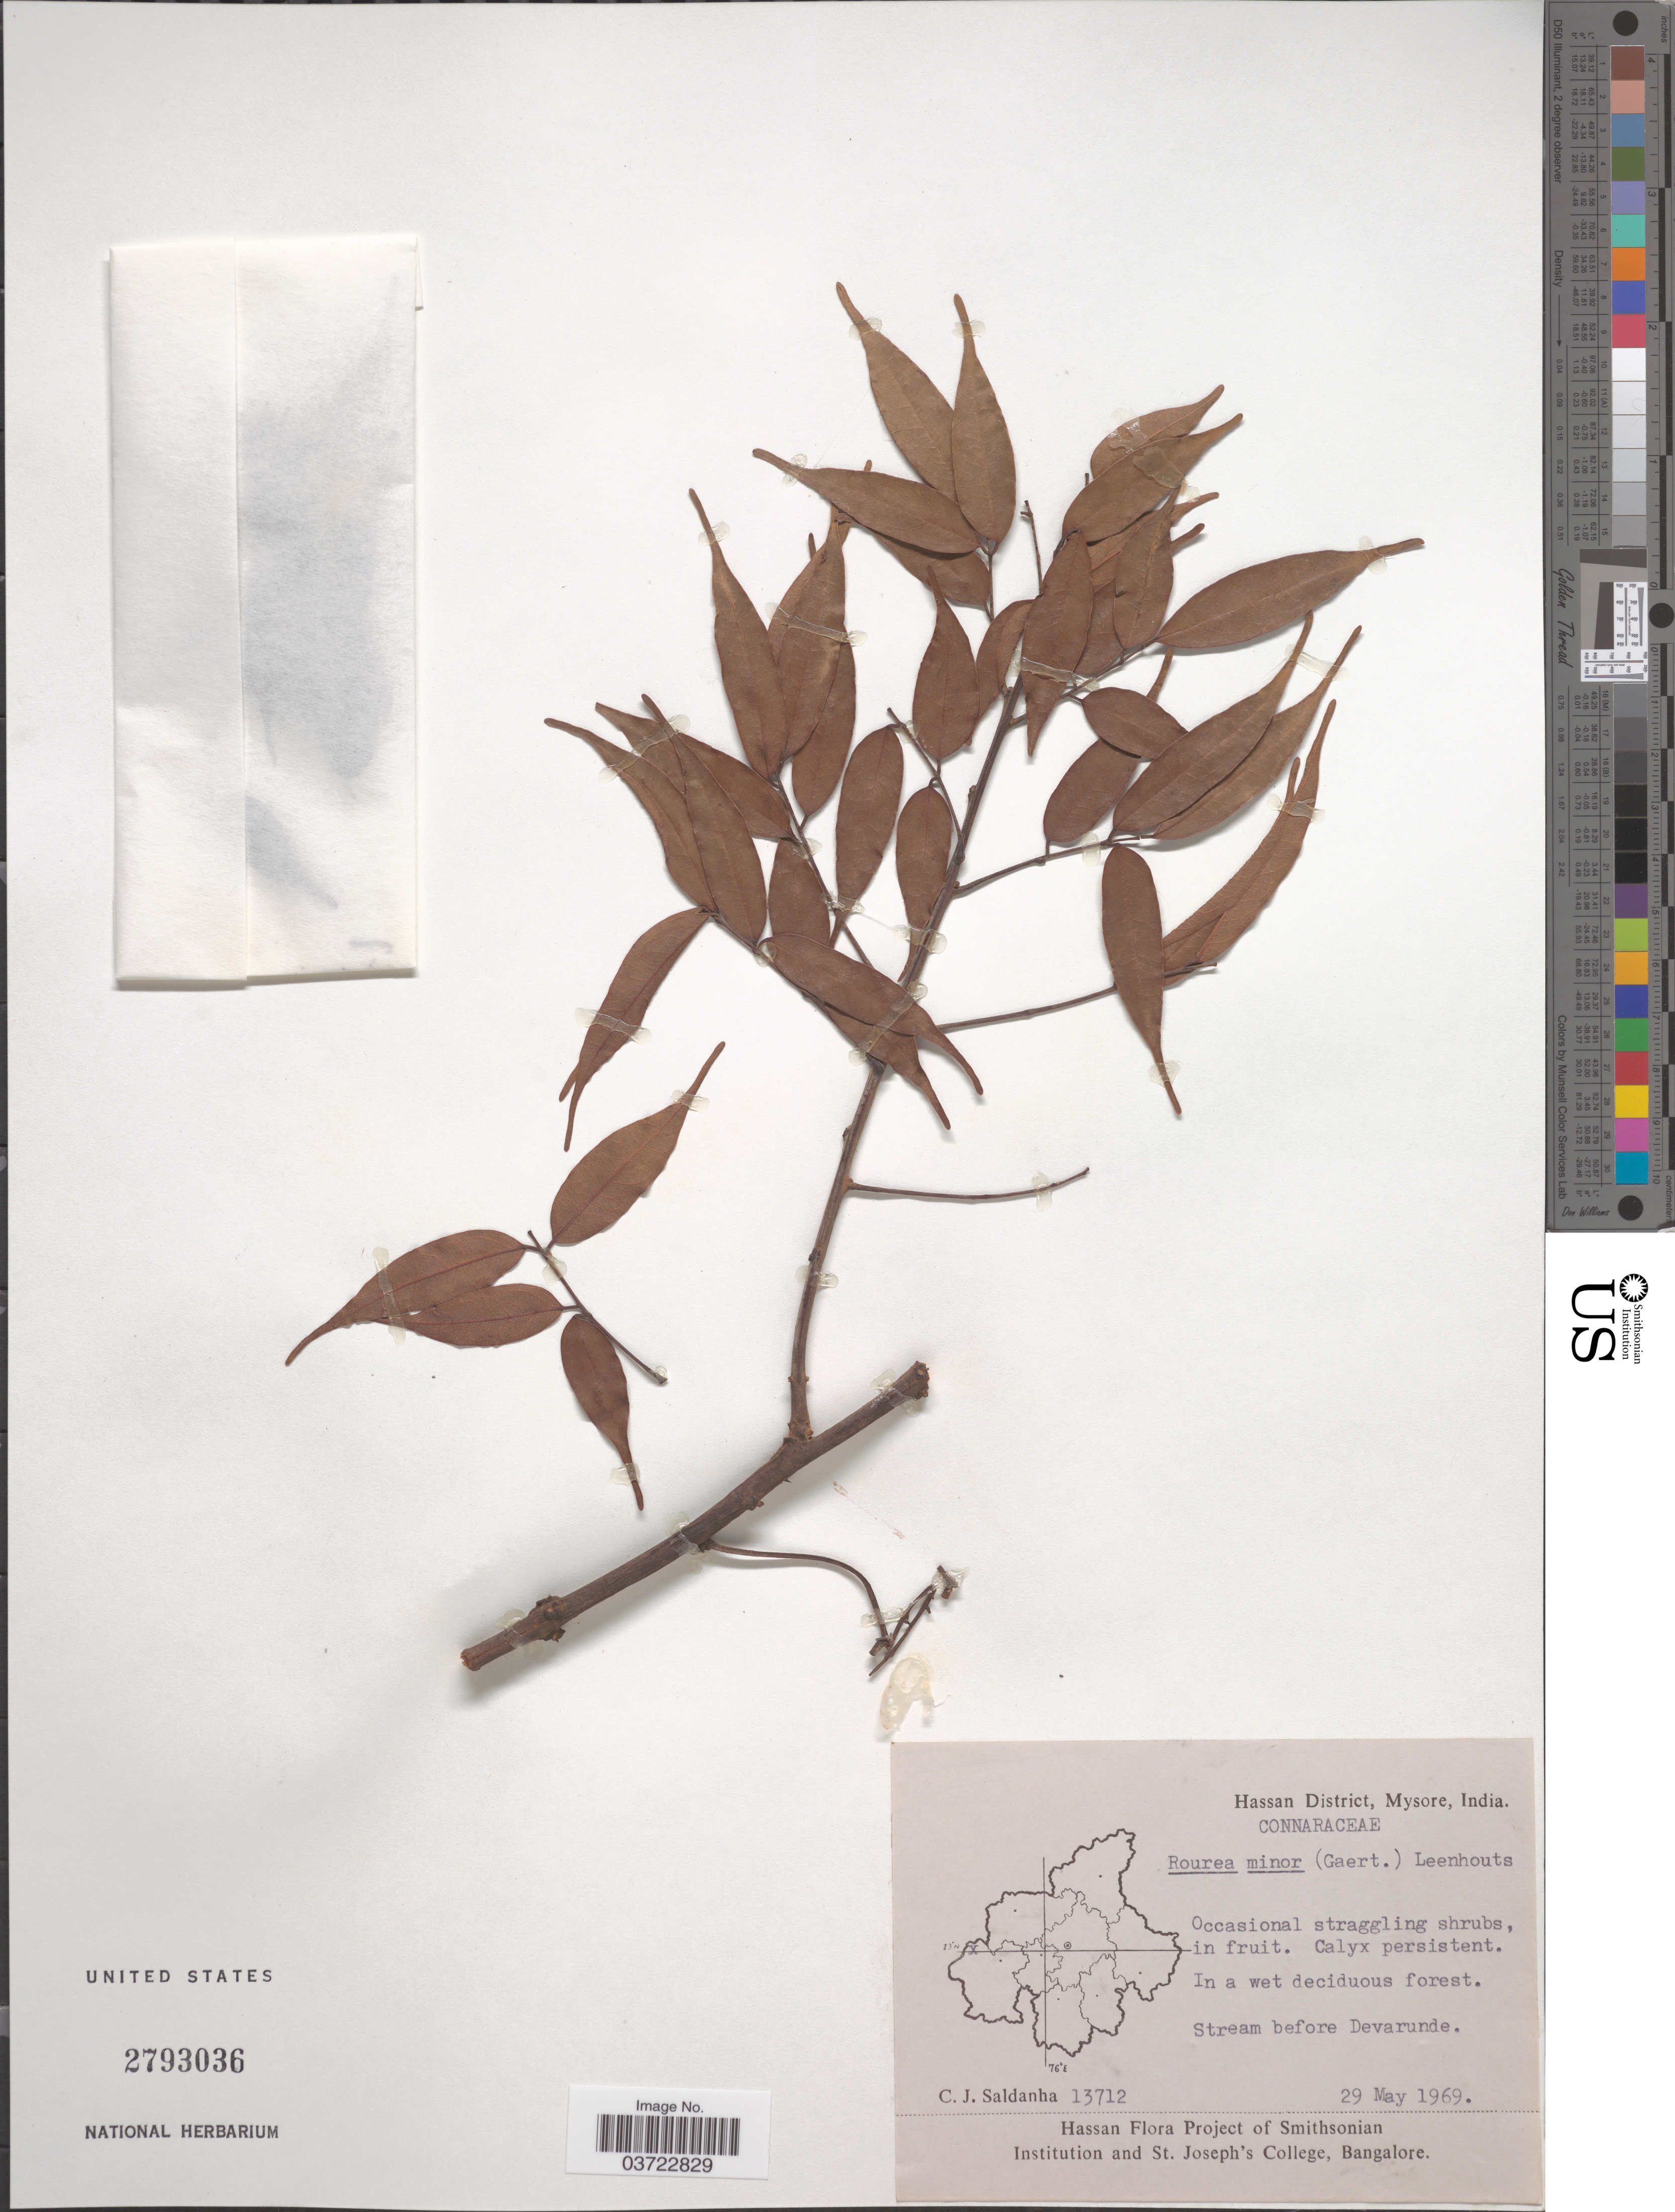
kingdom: Plantae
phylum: Tracheophyta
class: Magnoliopsida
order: Oxalidales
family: Connaraceae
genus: Rourea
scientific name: Rourea minor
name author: (Gaertn.) Leenh.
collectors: C. J. Saldanha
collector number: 13712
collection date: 1969-05-29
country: India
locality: Hassan District, Mysore. Stream before Devarunde.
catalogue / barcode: US 2793036